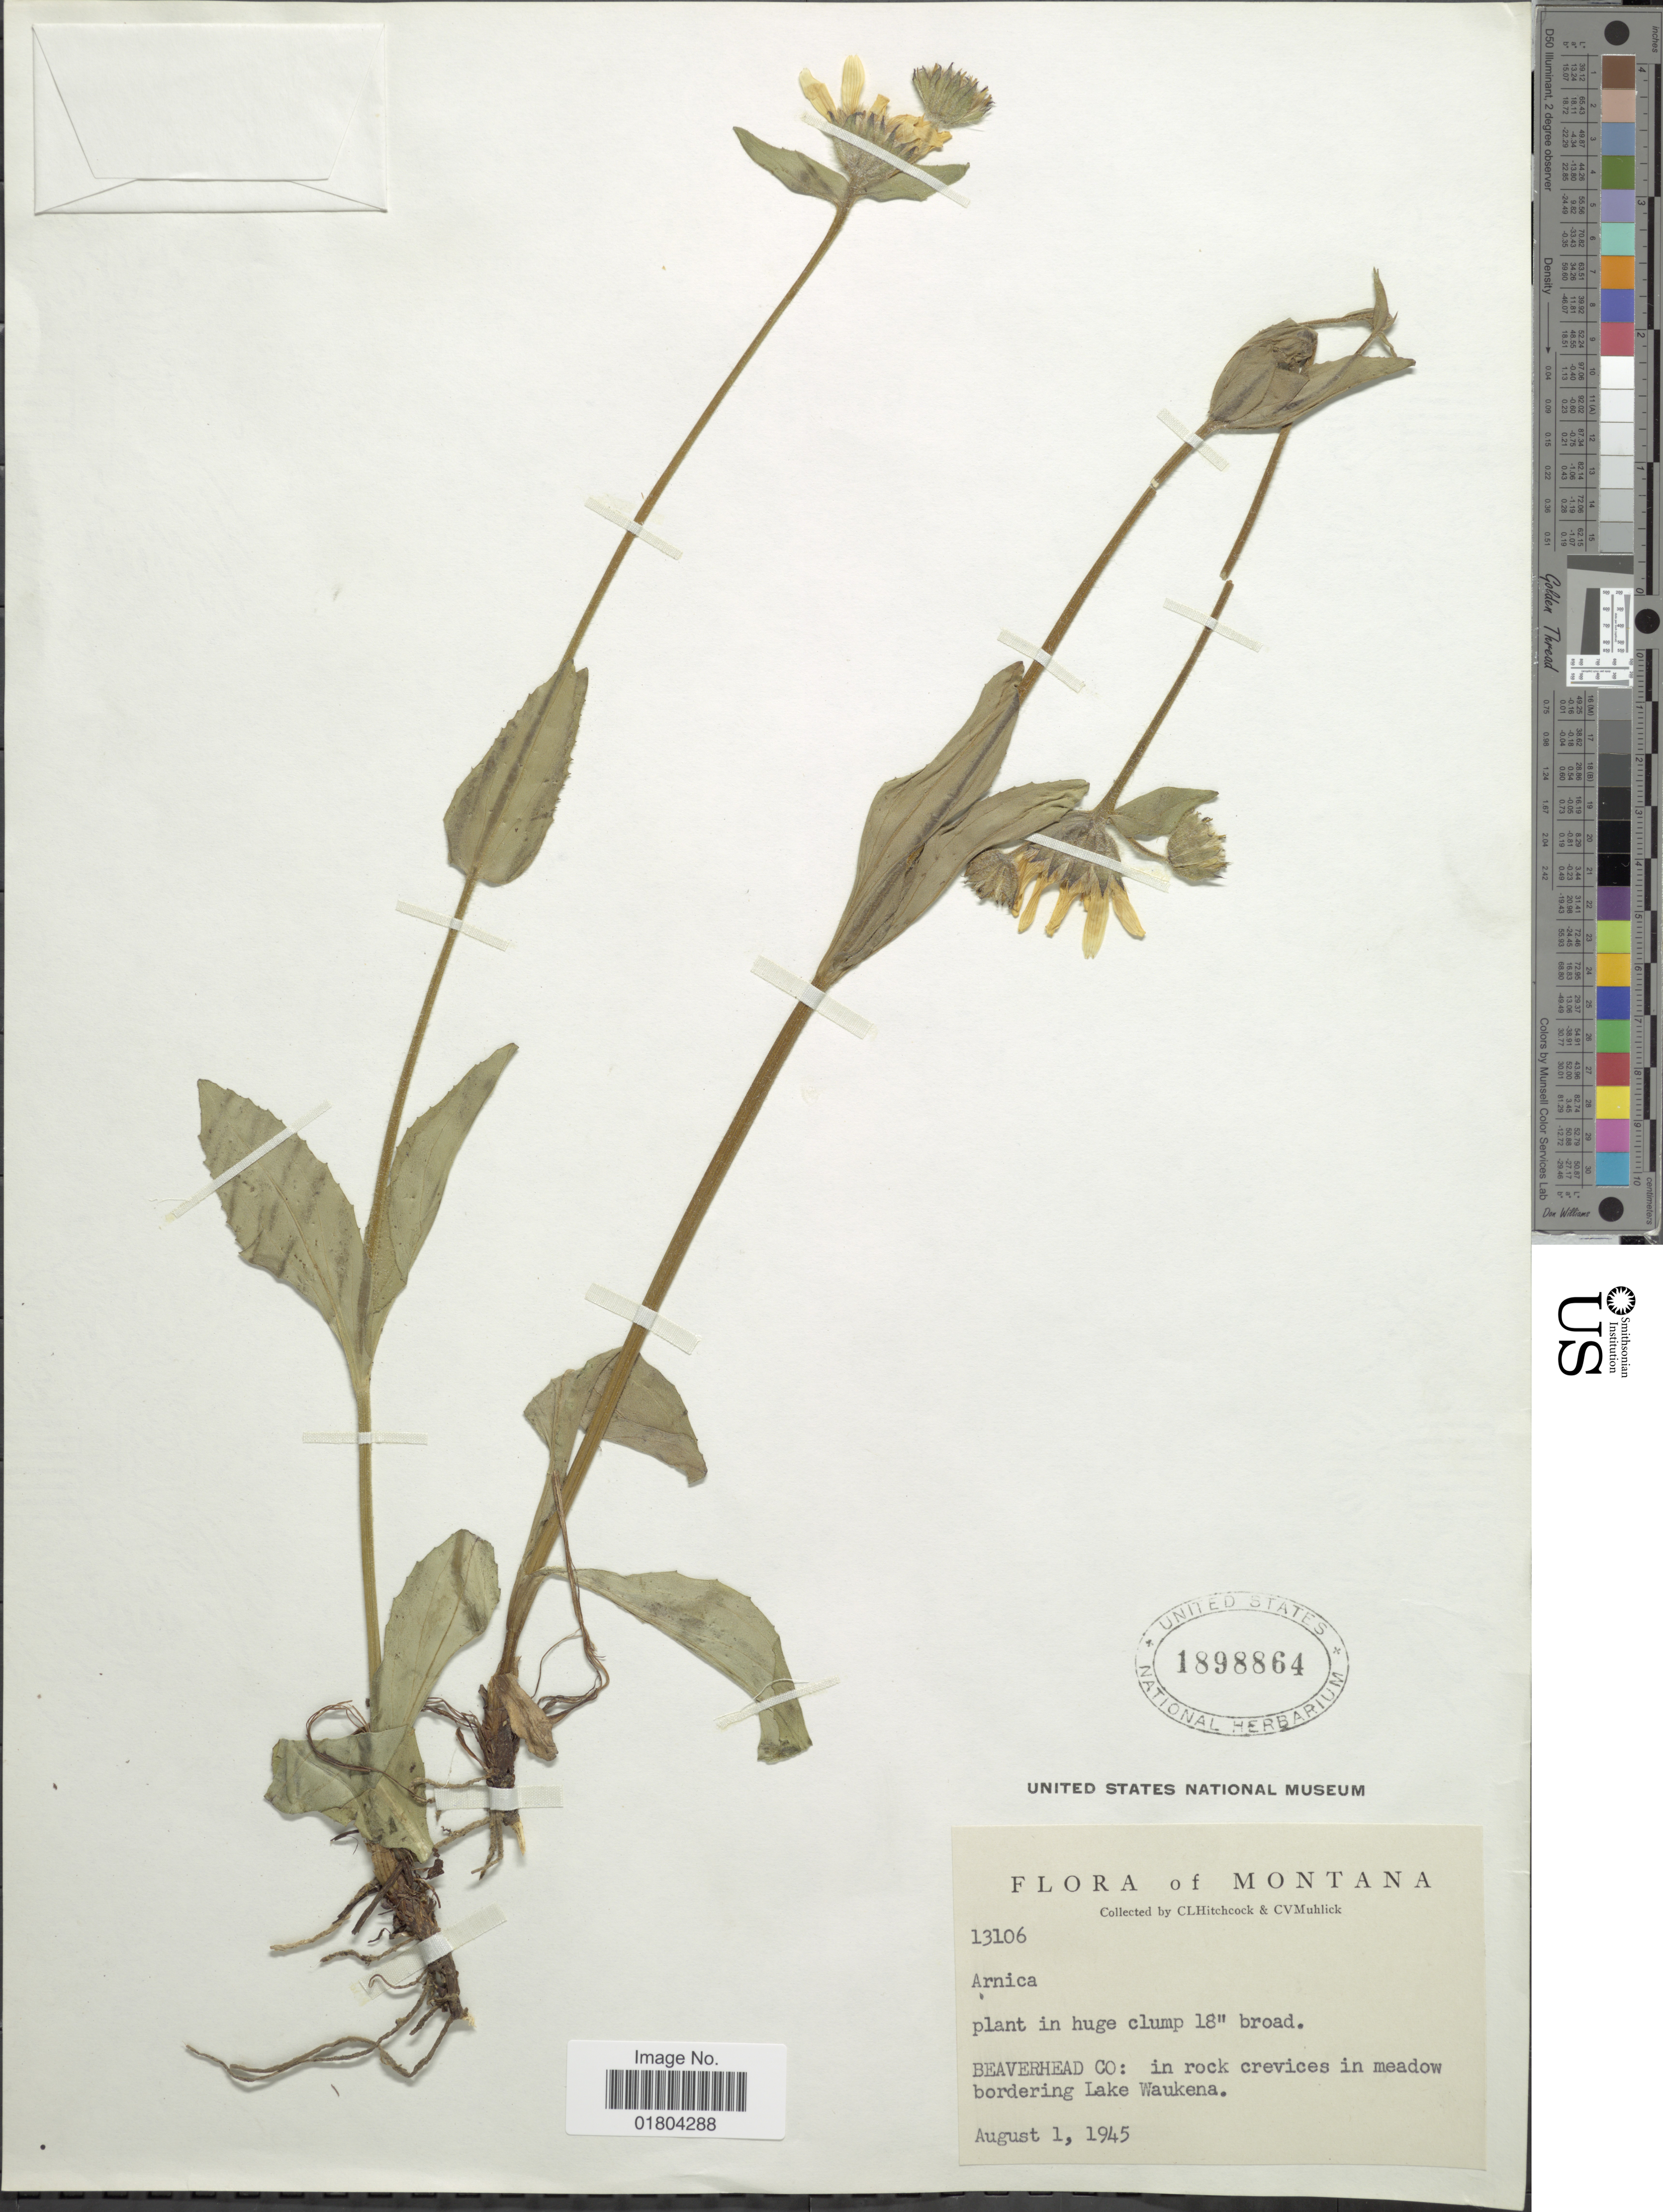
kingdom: Plantae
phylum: Tracheophyta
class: Magnoliopsida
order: Asterales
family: Asteraceae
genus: Arnica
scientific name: Arnica sp.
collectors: C. L. Hitchcock & C. V. Muhlick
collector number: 13106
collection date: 1945-08-01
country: United States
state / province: Montana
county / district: Beaverhead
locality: In rock crevices in meadow bordering Lake Waukena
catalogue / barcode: US 1898864